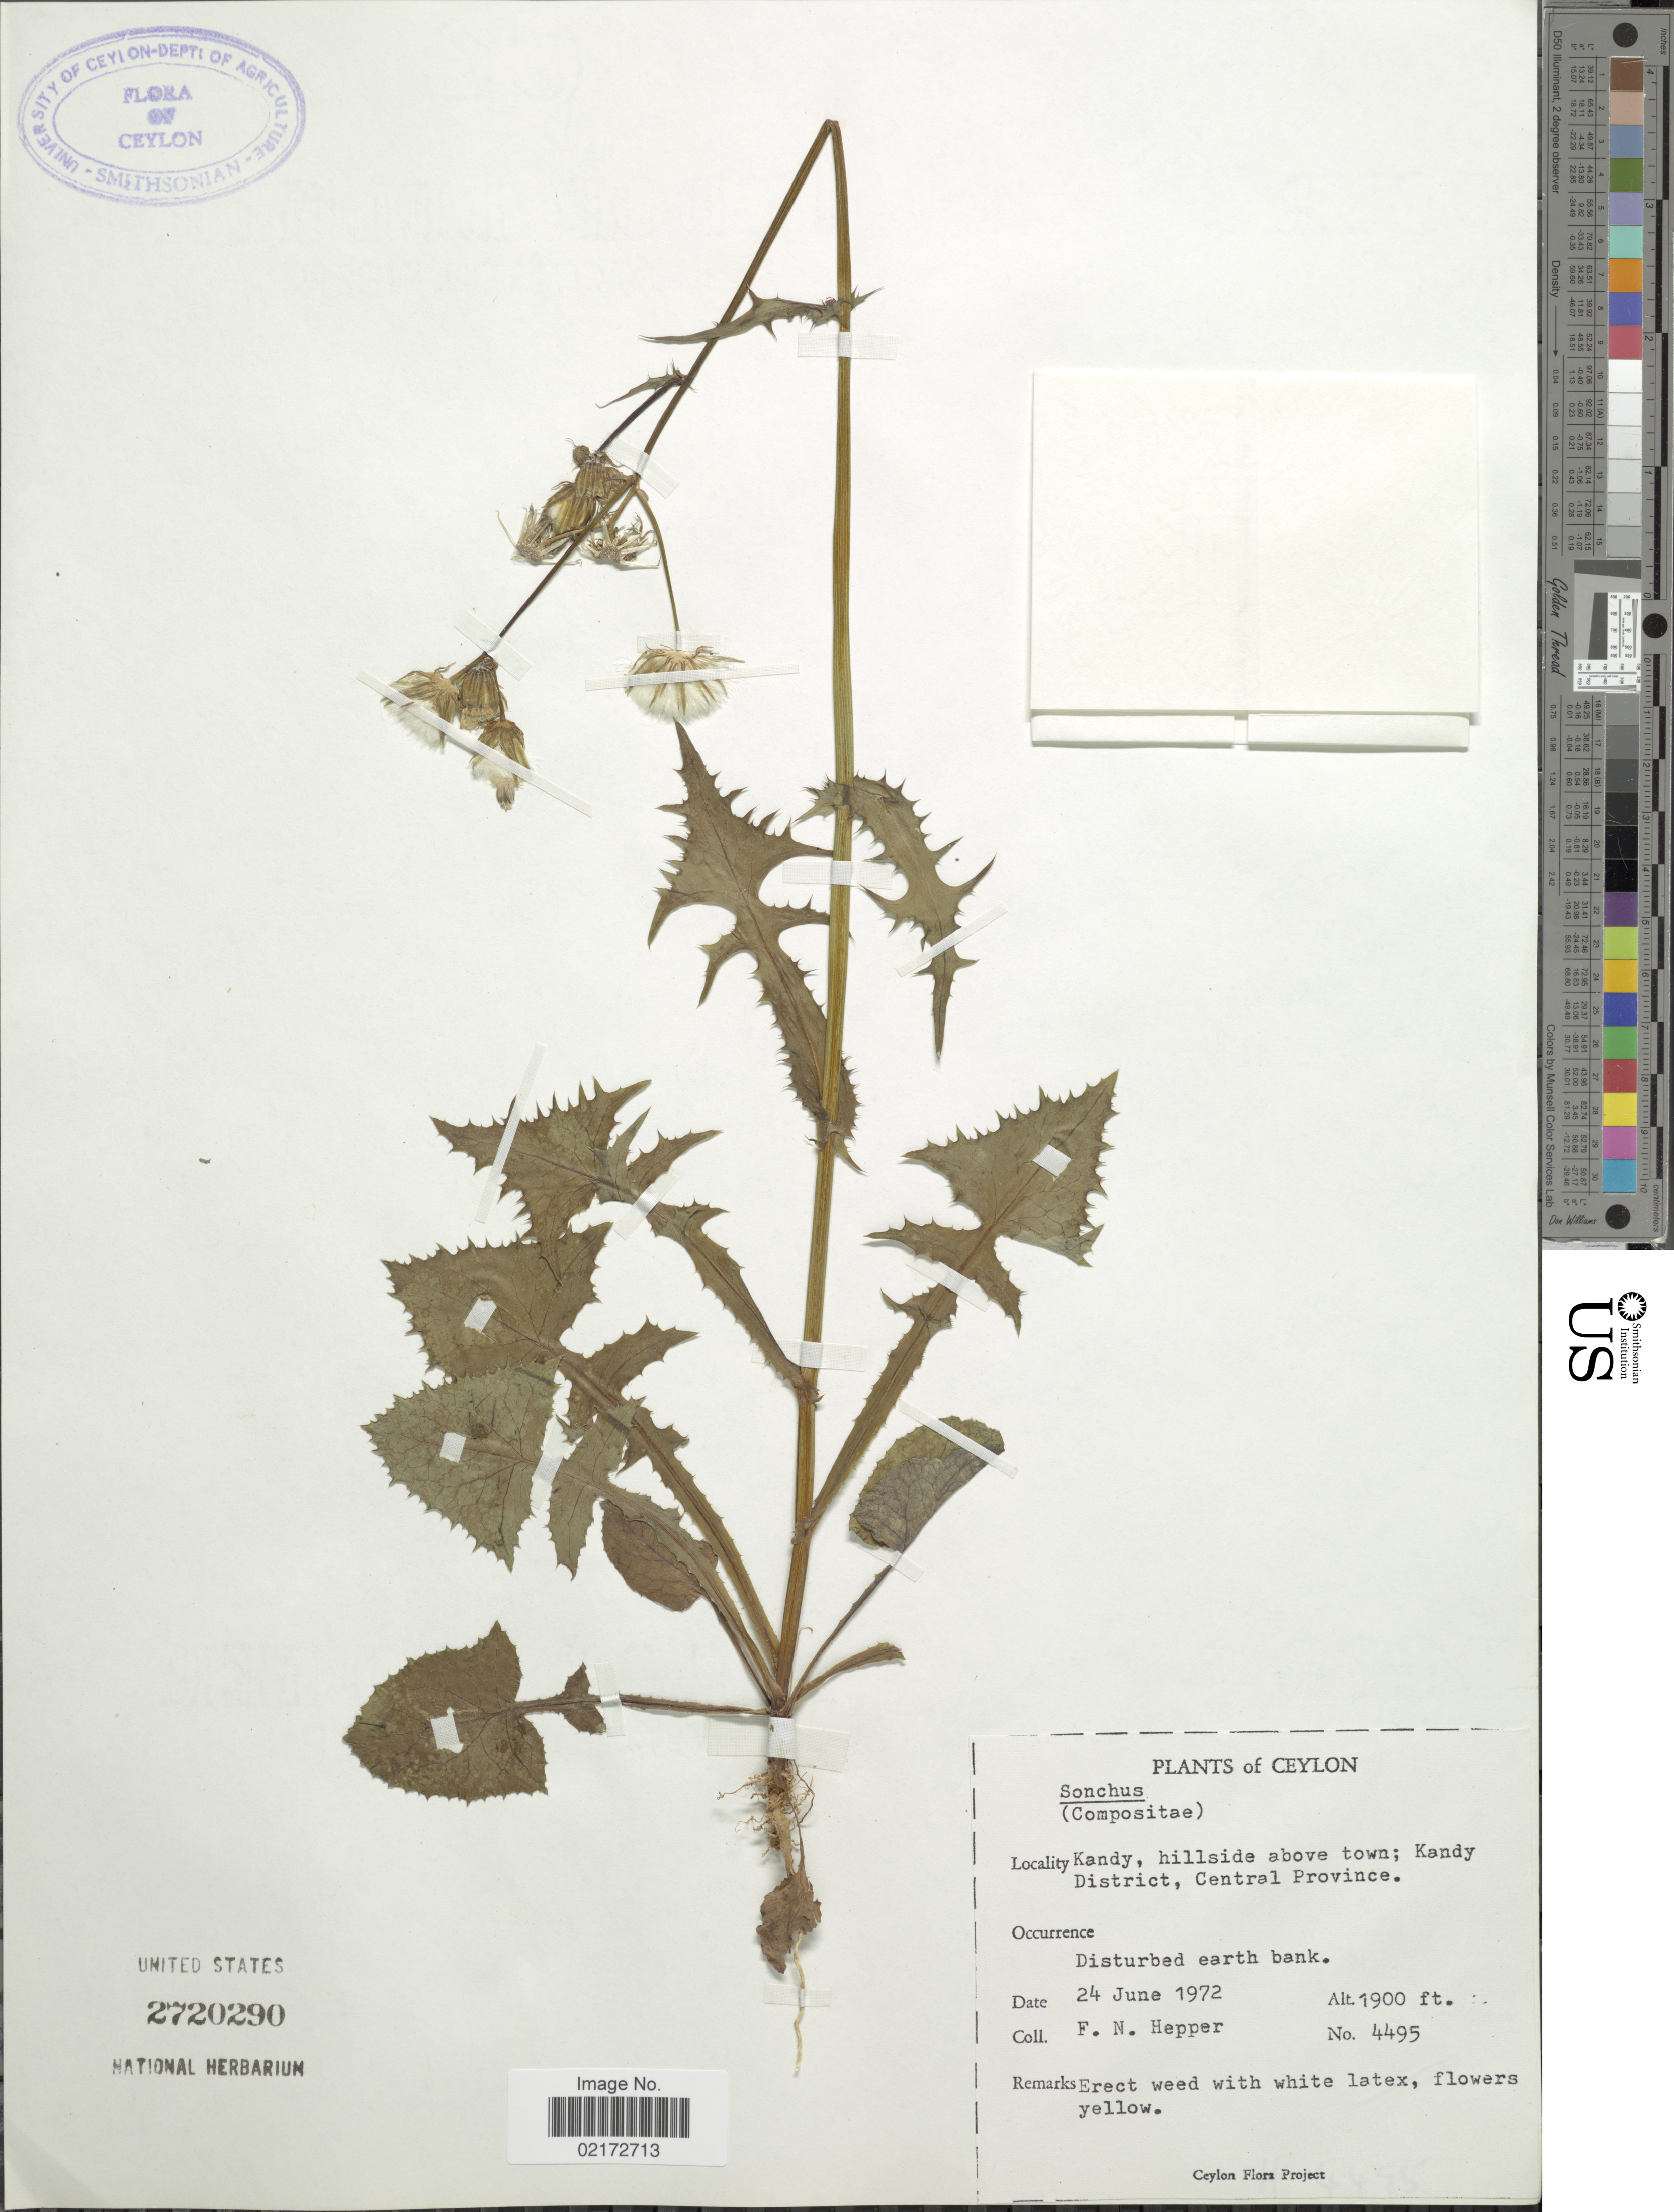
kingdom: Plantae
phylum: Tracheophyta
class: Magnoliopsida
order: Asterales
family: Asteraceae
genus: Sonchus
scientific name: Sonchus sp.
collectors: F. Hepper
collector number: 4495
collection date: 1972-06-24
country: Sri Lanka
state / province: Central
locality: Ceylon. Kandy, hillside above town; Kandy District, Central Province.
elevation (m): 579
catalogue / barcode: US 2720290